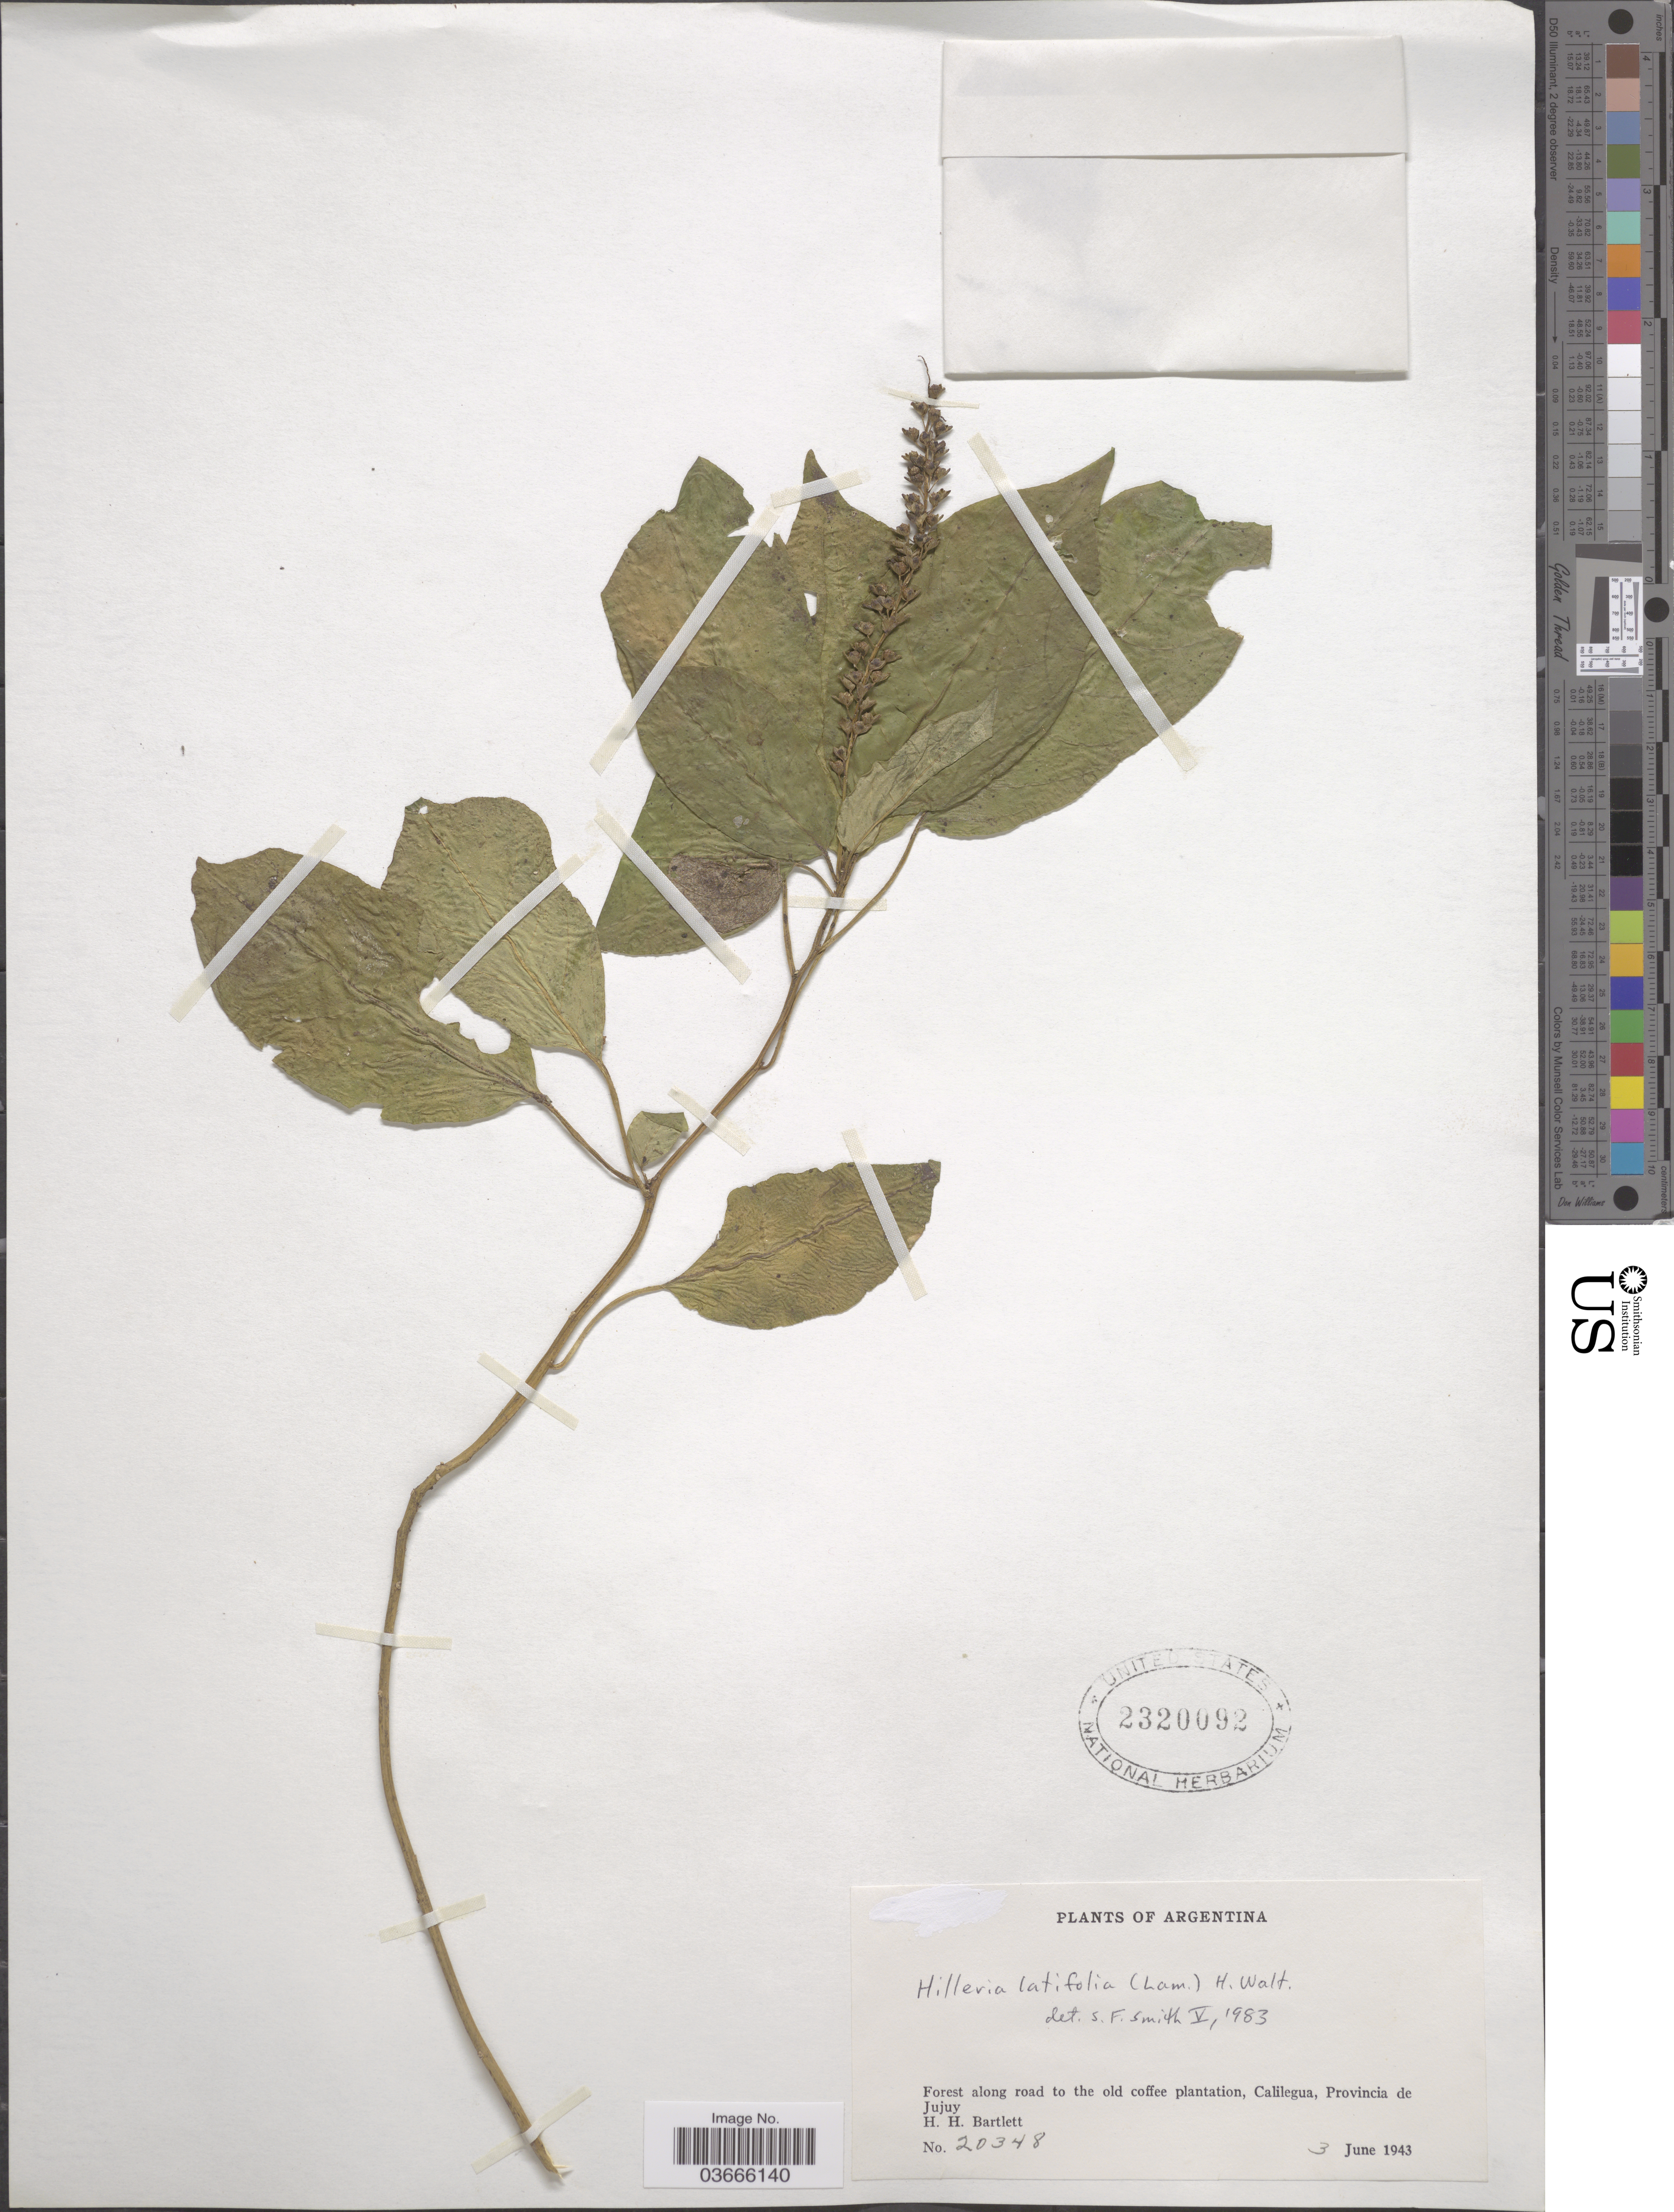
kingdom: Plantae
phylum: Tracheophyta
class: Magnoliopsida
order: Caryophyllales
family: Phytolaccaceae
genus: Hilleria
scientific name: Hilleria latifolia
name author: (Lam.) H. Walter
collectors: H. H. Bartlett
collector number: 20348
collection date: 1943-06-03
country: Argentina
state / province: Jujuy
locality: Forest along road to the old coffee plantation, Calilegua.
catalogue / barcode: US 2320092